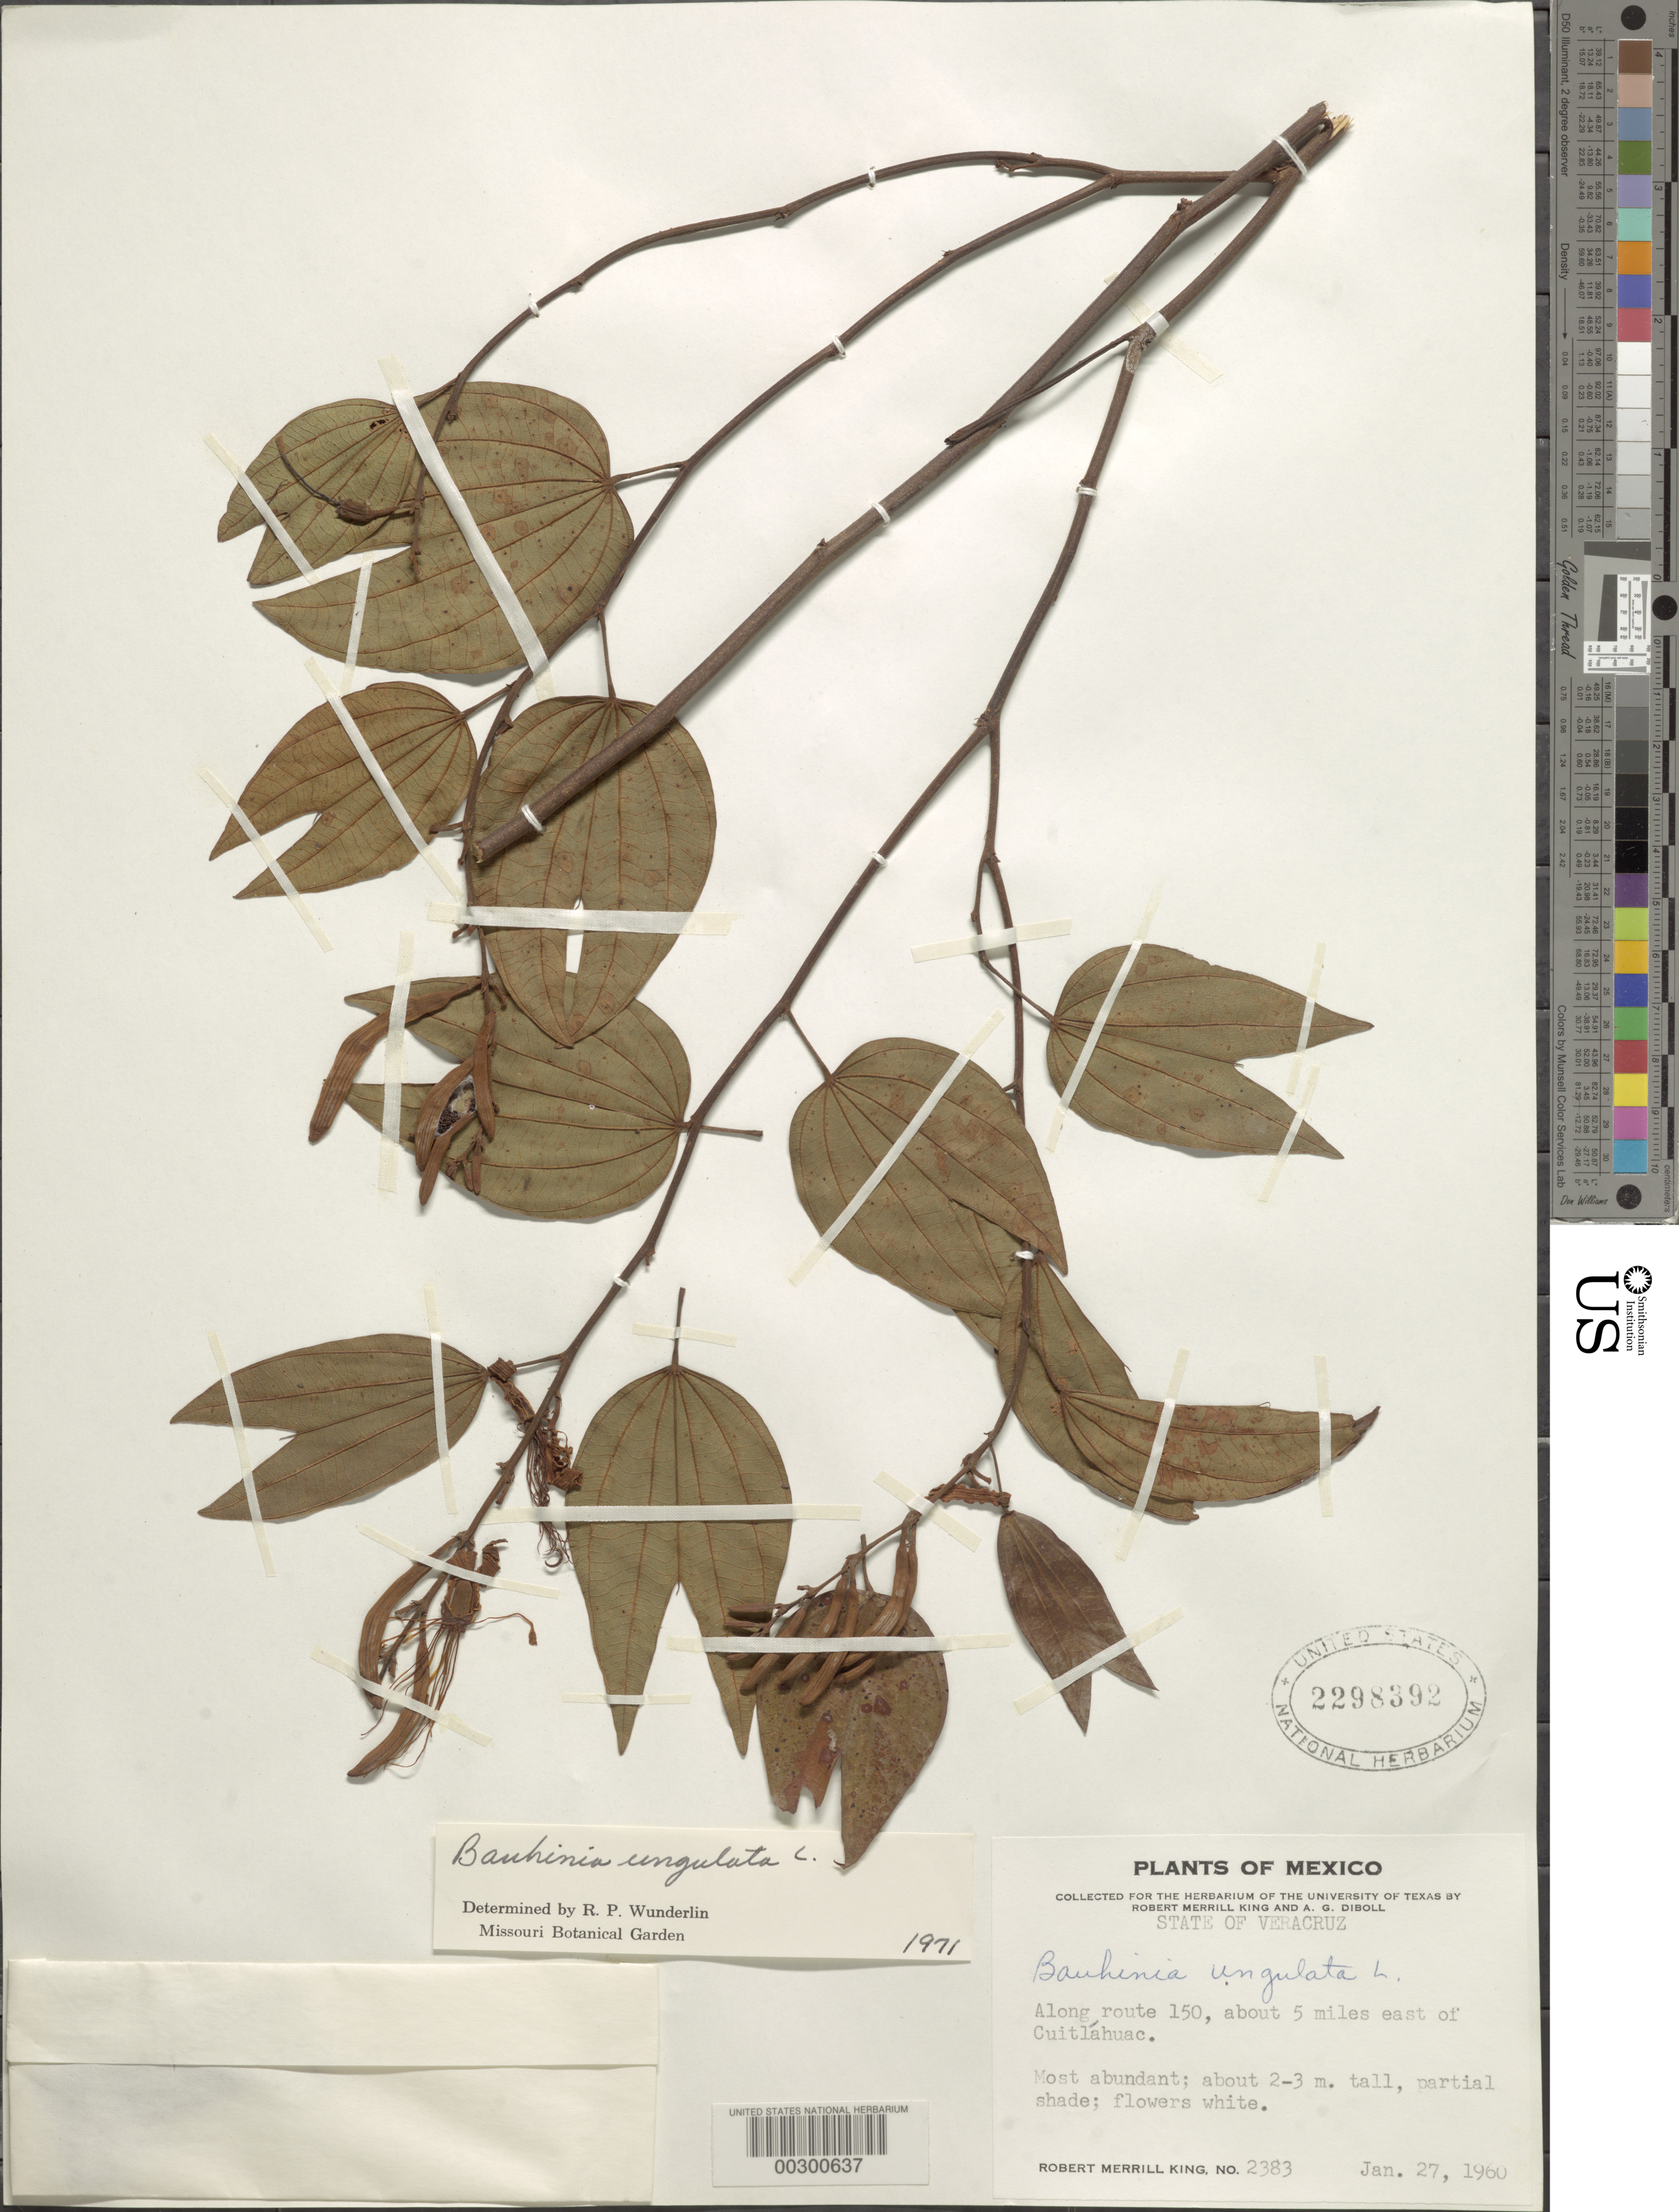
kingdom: Plantae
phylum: Tracheophyta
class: Magnoliopsida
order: Fabales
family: Fabaceae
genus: Bauhinia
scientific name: Bauhinia ungulata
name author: L.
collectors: R. M. King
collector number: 2383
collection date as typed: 27 Jan 1960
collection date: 1960-01-27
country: Mexico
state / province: Veracruz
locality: Along route 150, about 5 mi E of Cuitlahuac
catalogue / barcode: US 2298392